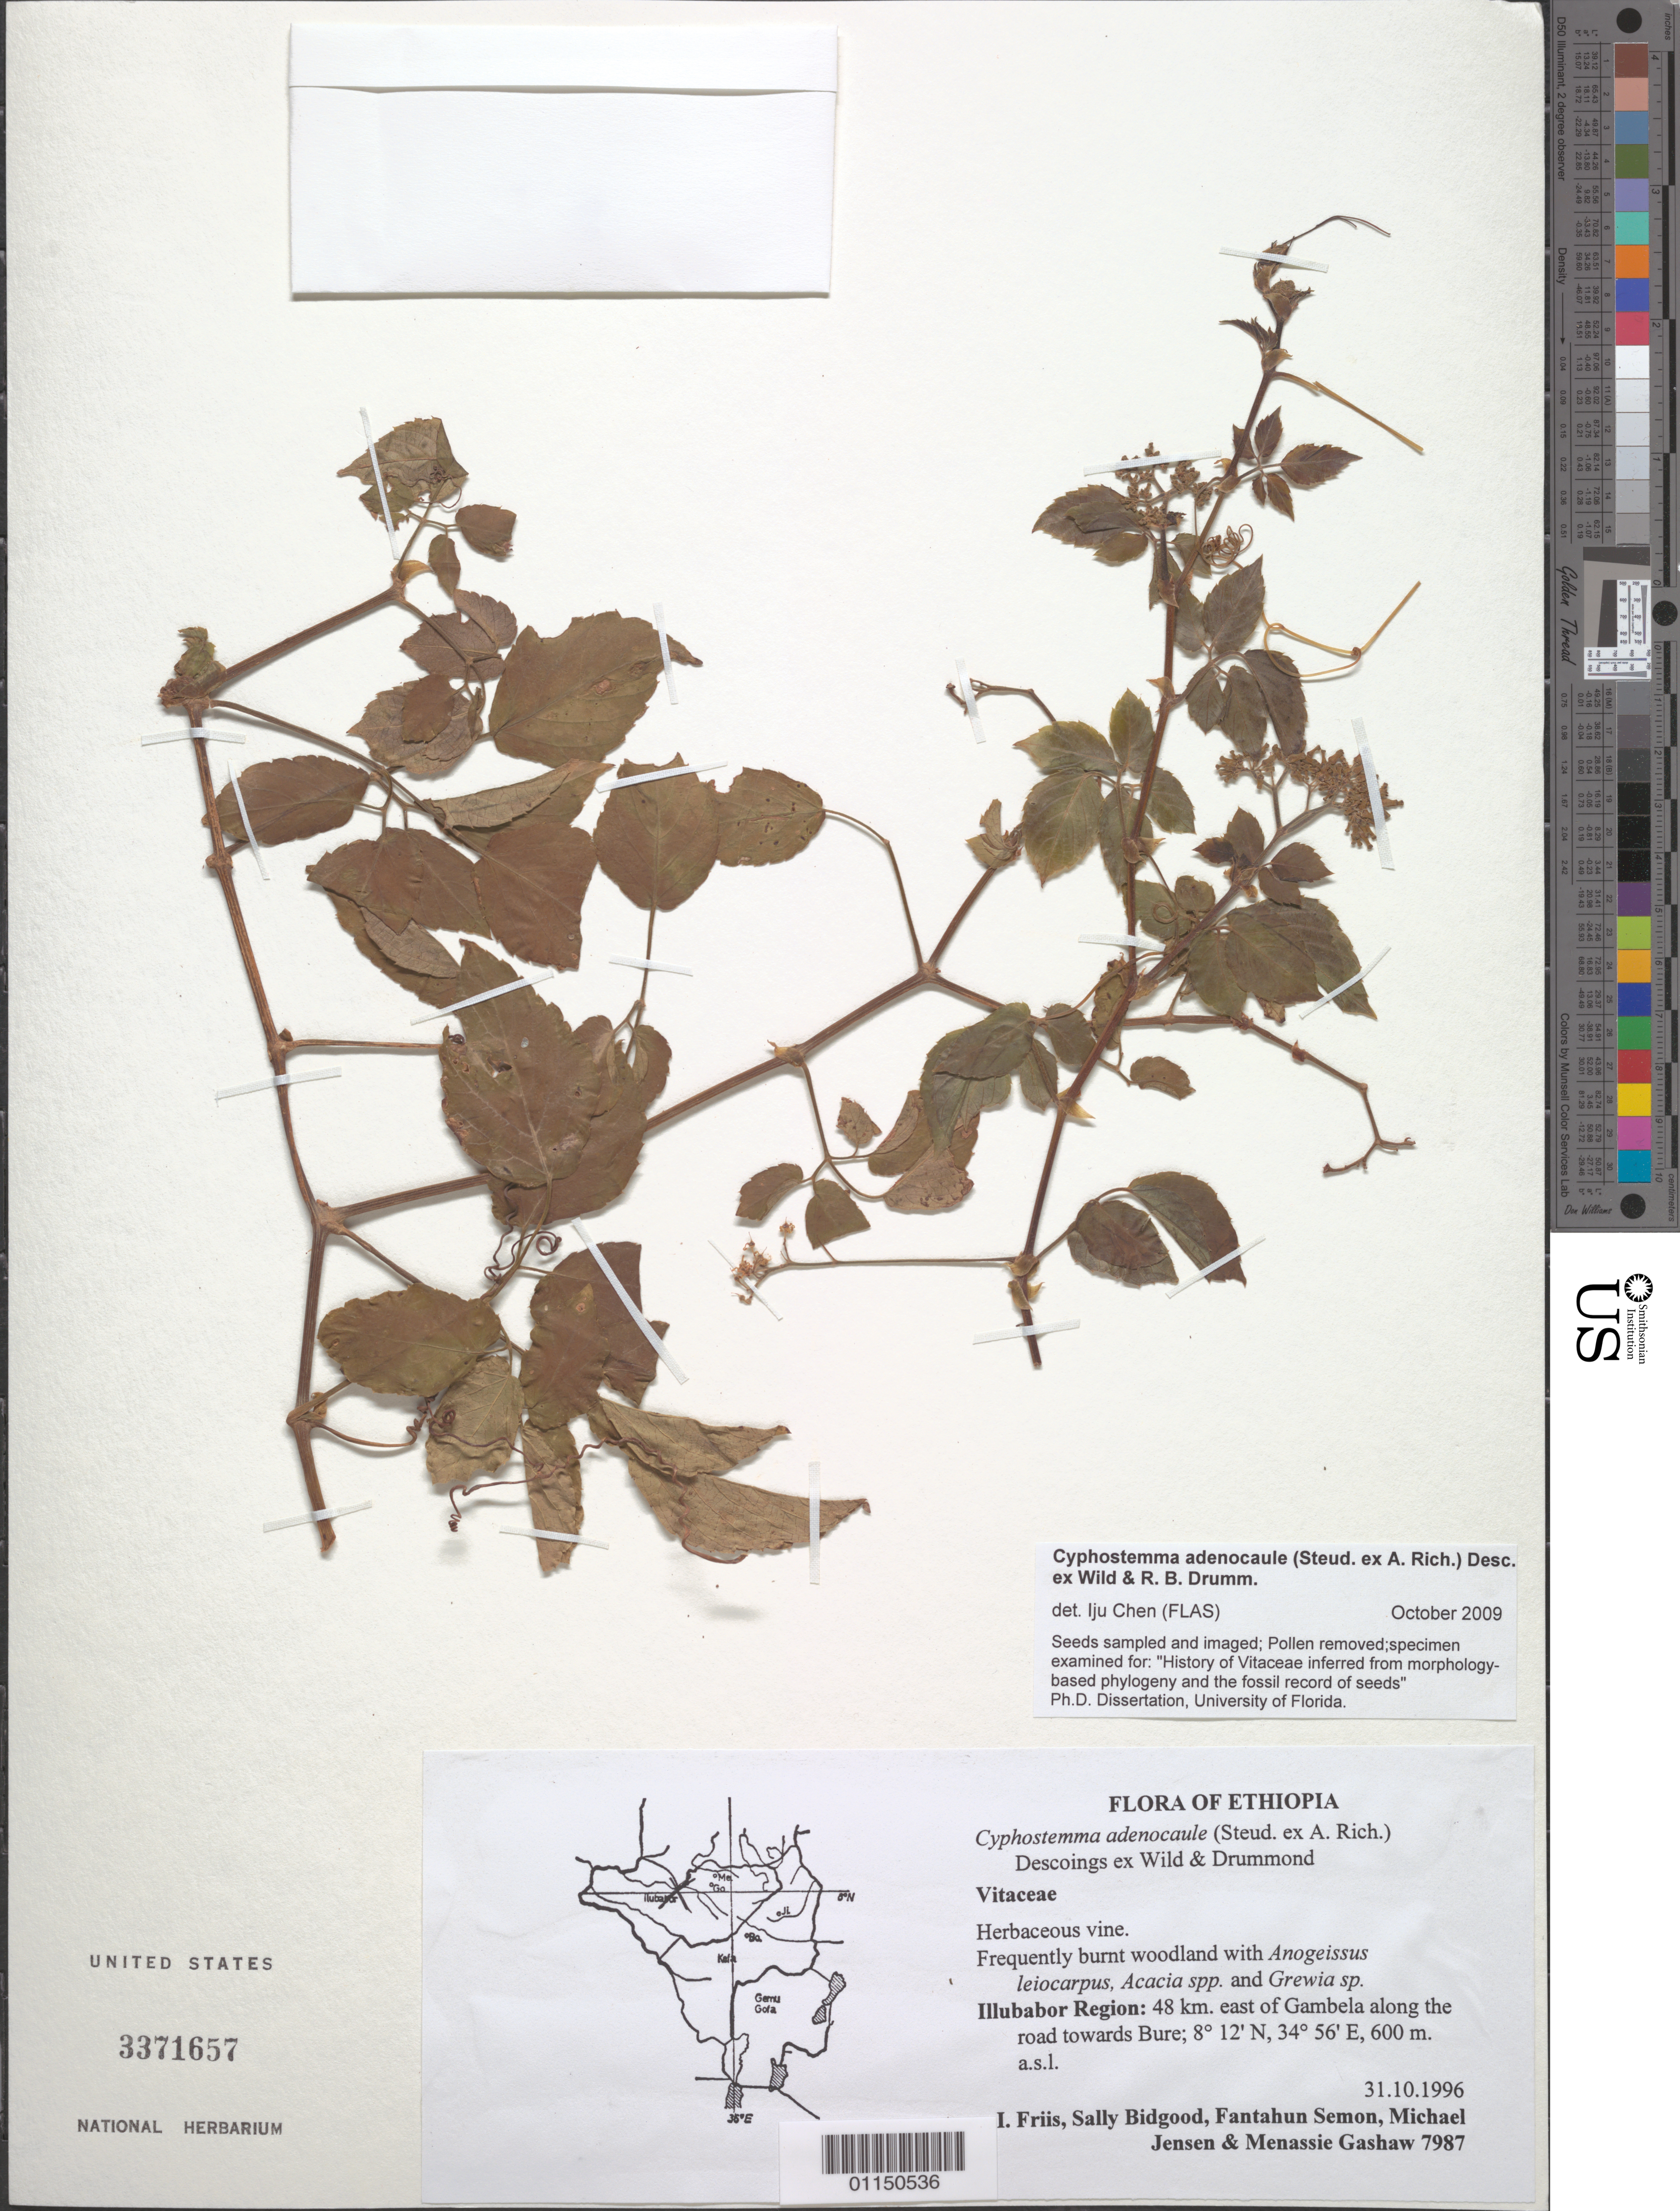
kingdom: Plantae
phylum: Tracheophyta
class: Magnoliopsida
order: Vitales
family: Vitaceae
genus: Cyphostemma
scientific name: Cyphostemma adenocaule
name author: (Steud. ex A. Rich.) Desc. ex Wild & R.B. Drumm.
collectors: I. Friis, S. Bidgood, F. Semon, M. Jensen & M. Gashaw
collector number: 7987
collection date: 1996-10-31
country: Ethiopia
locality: Illubabor Region: 48 km E of Gambela along the Rd towards Bure.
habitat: Herbaceous vine. Frequently burnt woodland.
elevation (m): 600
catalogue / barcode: US 3371657